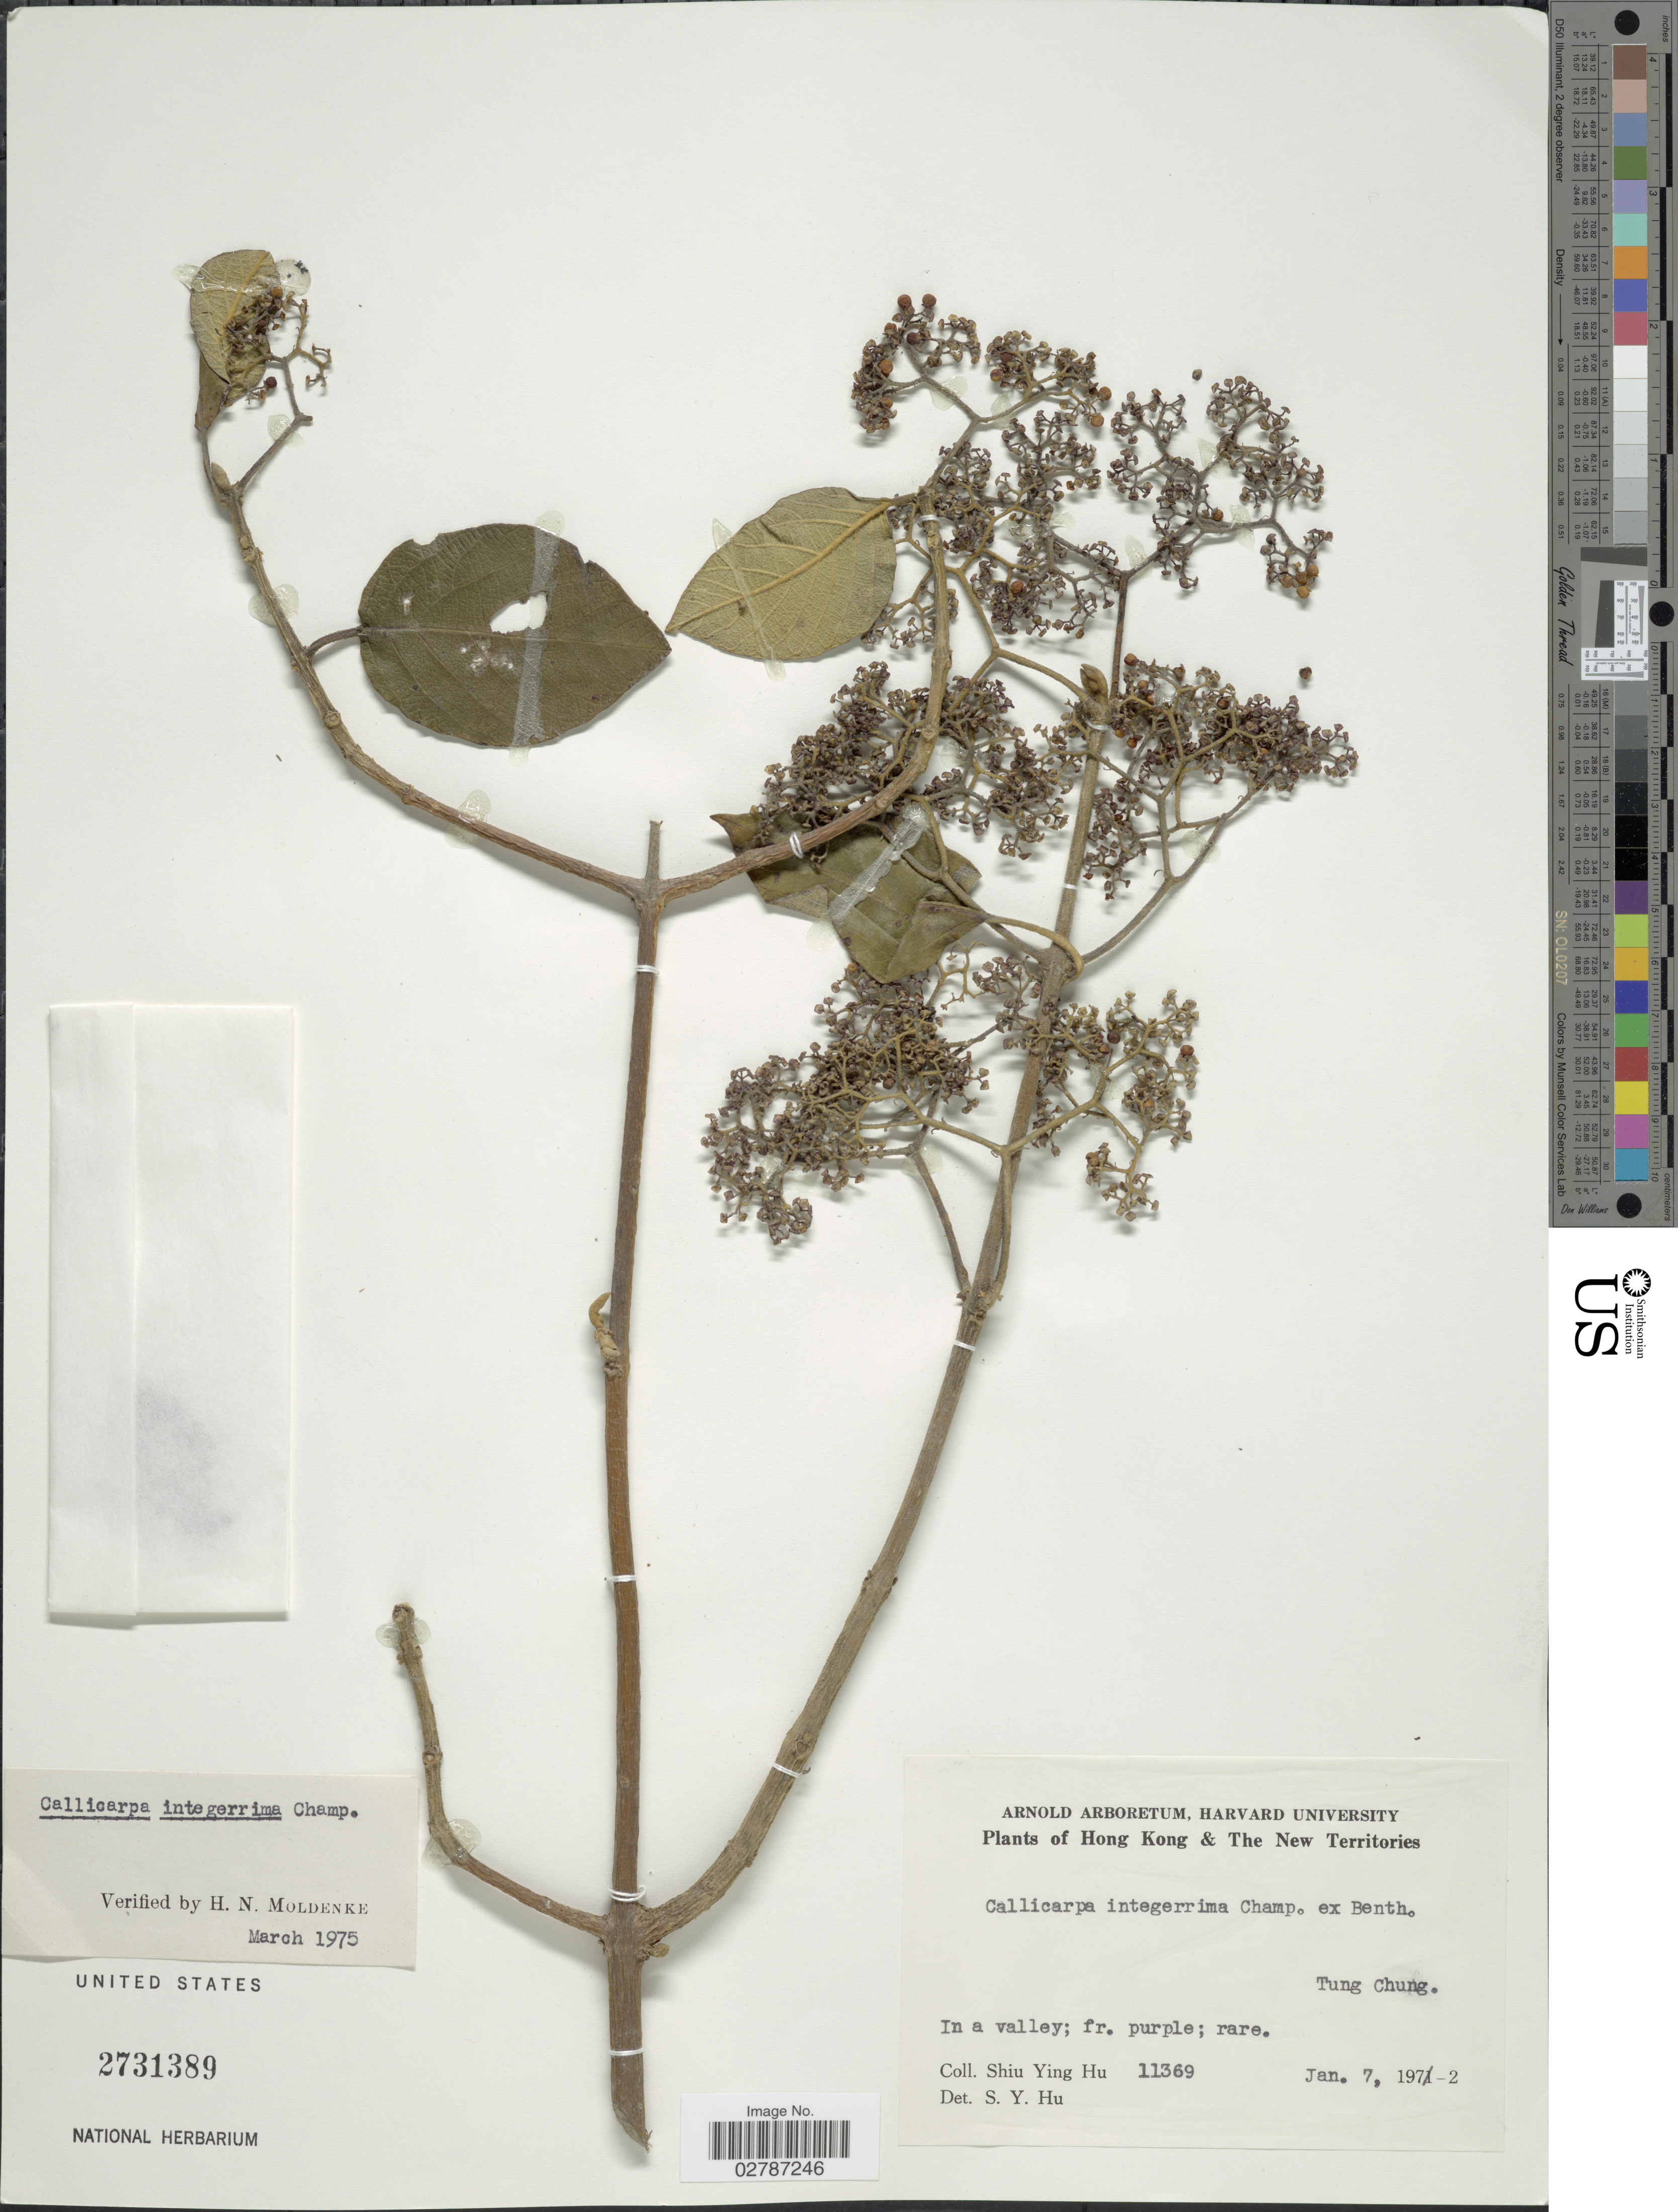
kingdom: Plantae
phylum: Tracheophyta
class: Magnoliopsida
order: Lamiales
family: Lamiaceae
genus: Callicarpa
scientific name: Callicarpa integerrima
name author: Champ. ex Benth.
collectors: S. Y. Hu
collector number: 11369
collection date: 1972-01-07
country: China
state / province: Hong Kong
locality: The New Territories. Tung Chung.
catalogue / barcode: US 2731389